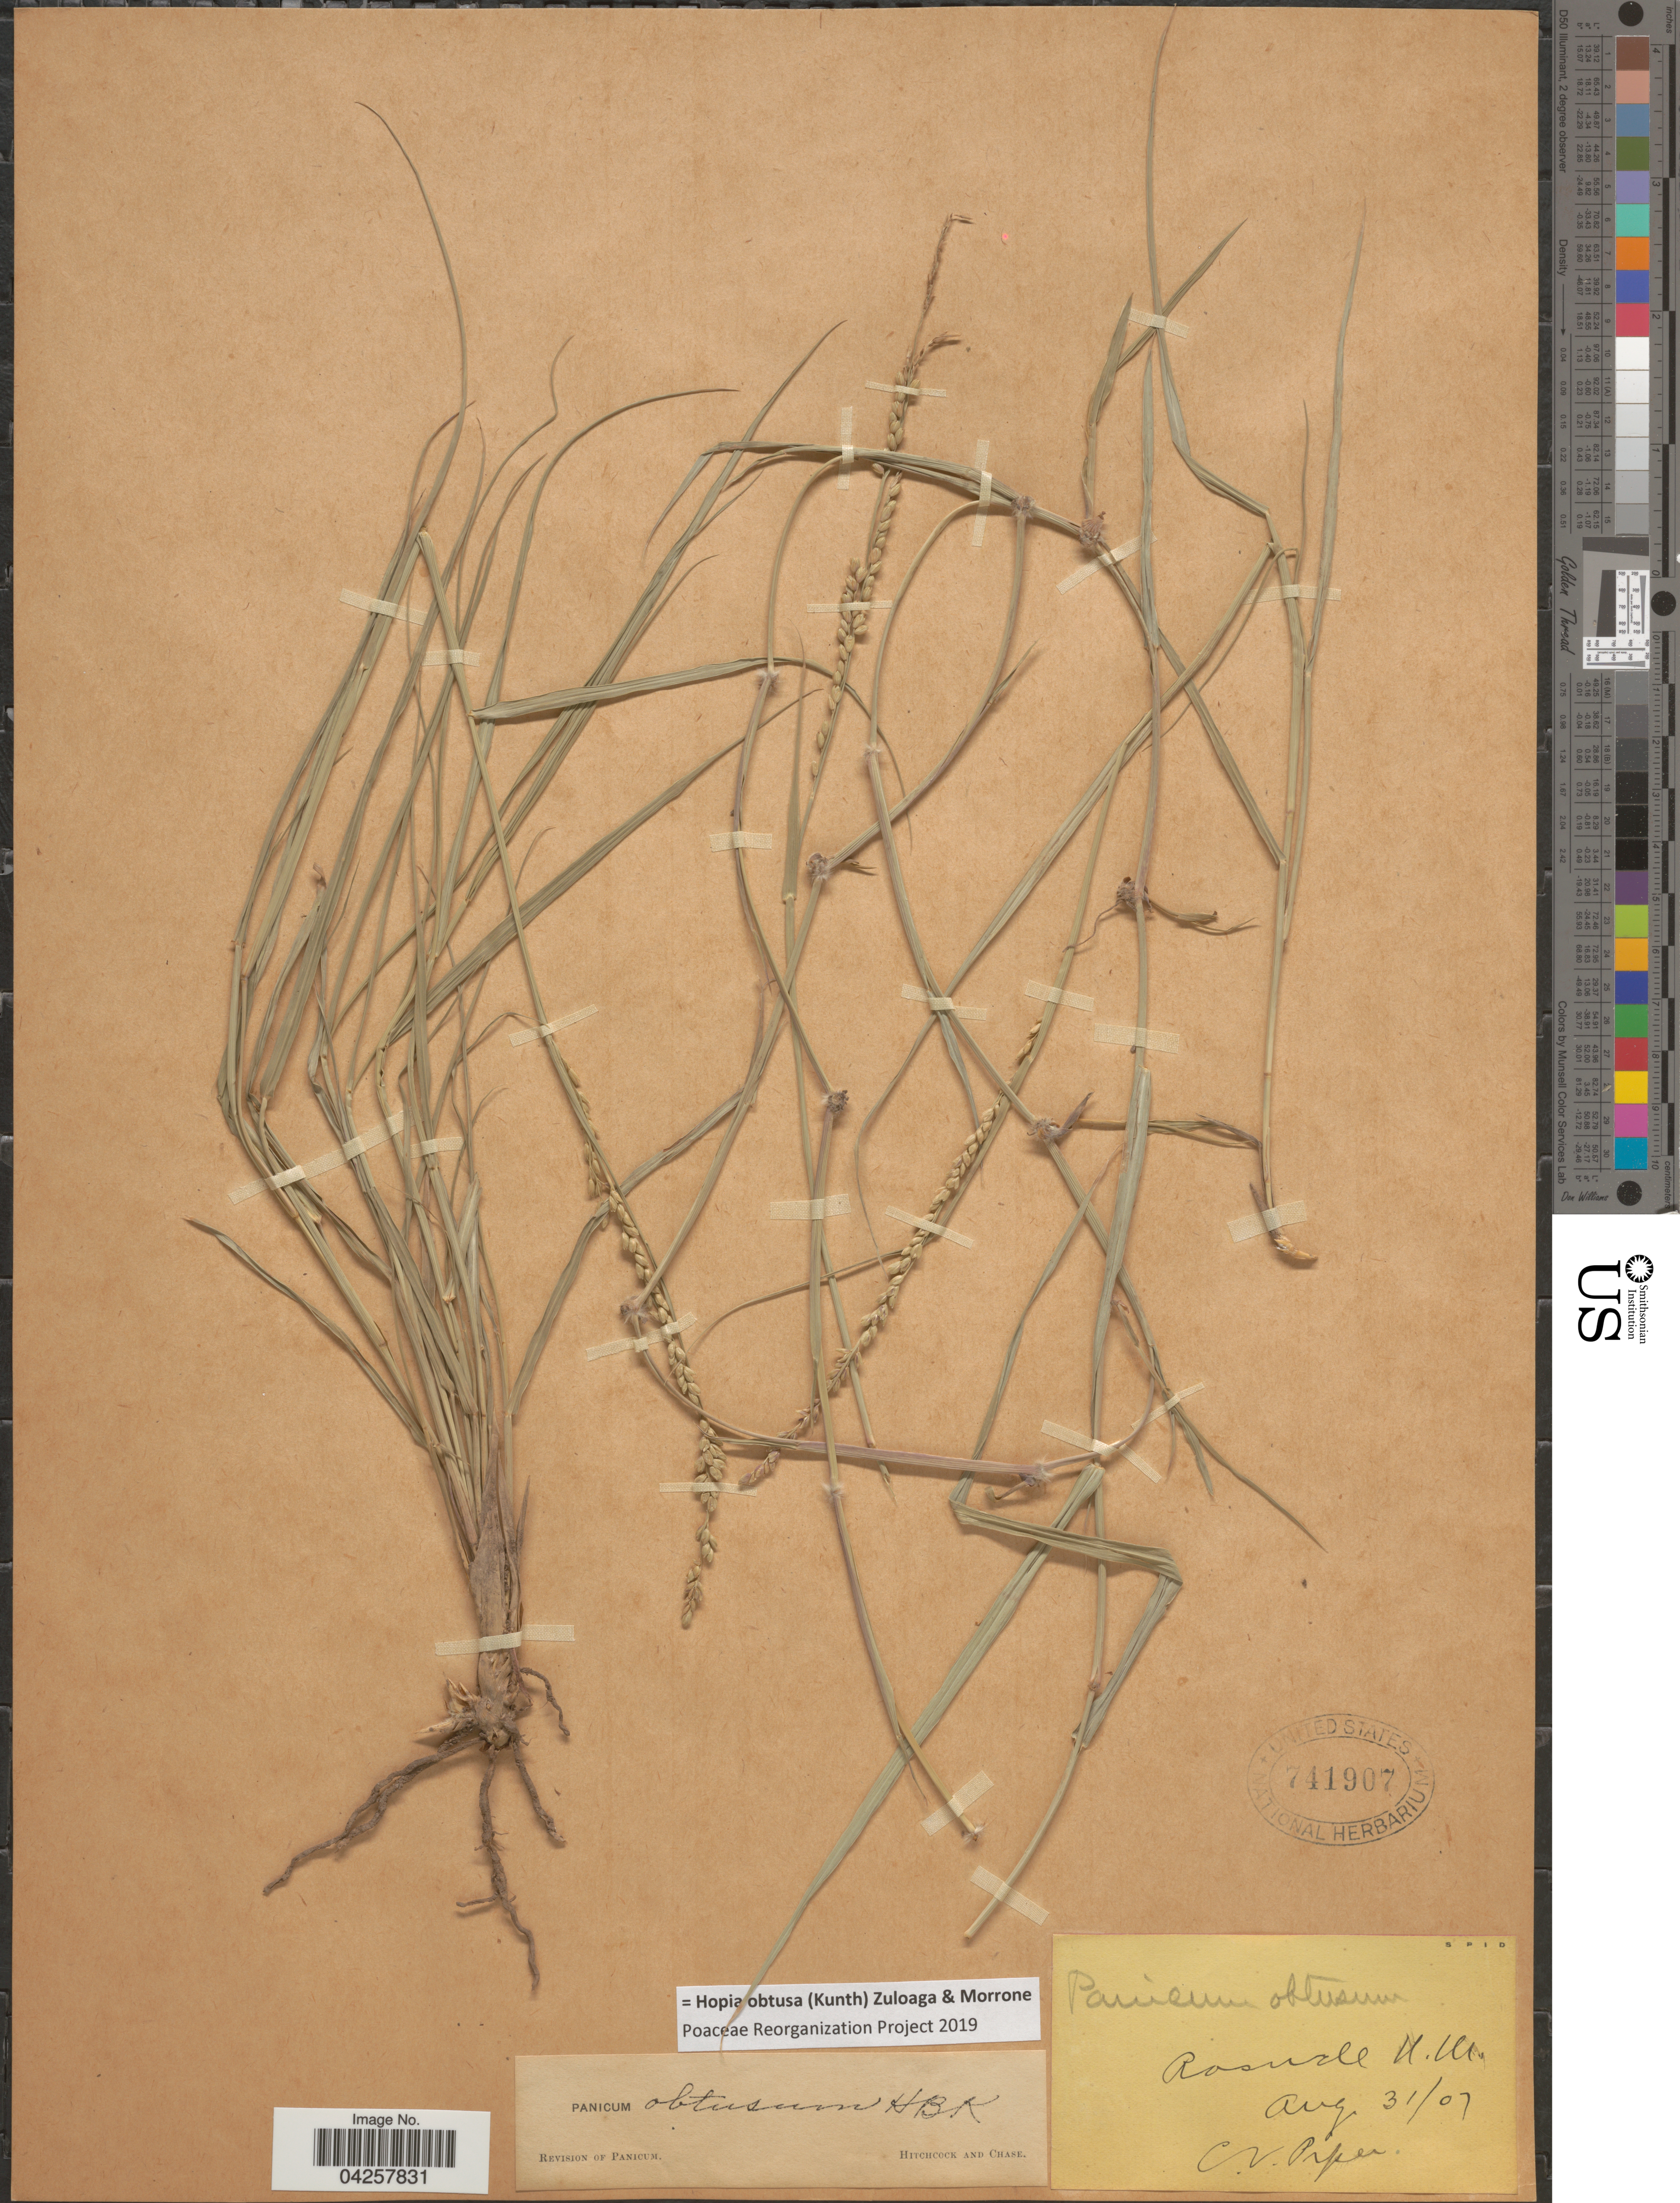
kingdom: Plantae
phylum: Tracheophyta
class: Liliopsida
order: Poales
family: Poaceae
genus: Hopia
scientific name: Hopia obtusa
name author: (Kunth) Zuloaga & Morrone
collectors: C. V. Piper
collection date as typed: Transcribed d/m/y: 31/8/7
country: United States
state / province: New Mexico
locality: Roswell.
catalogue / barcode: US 741907